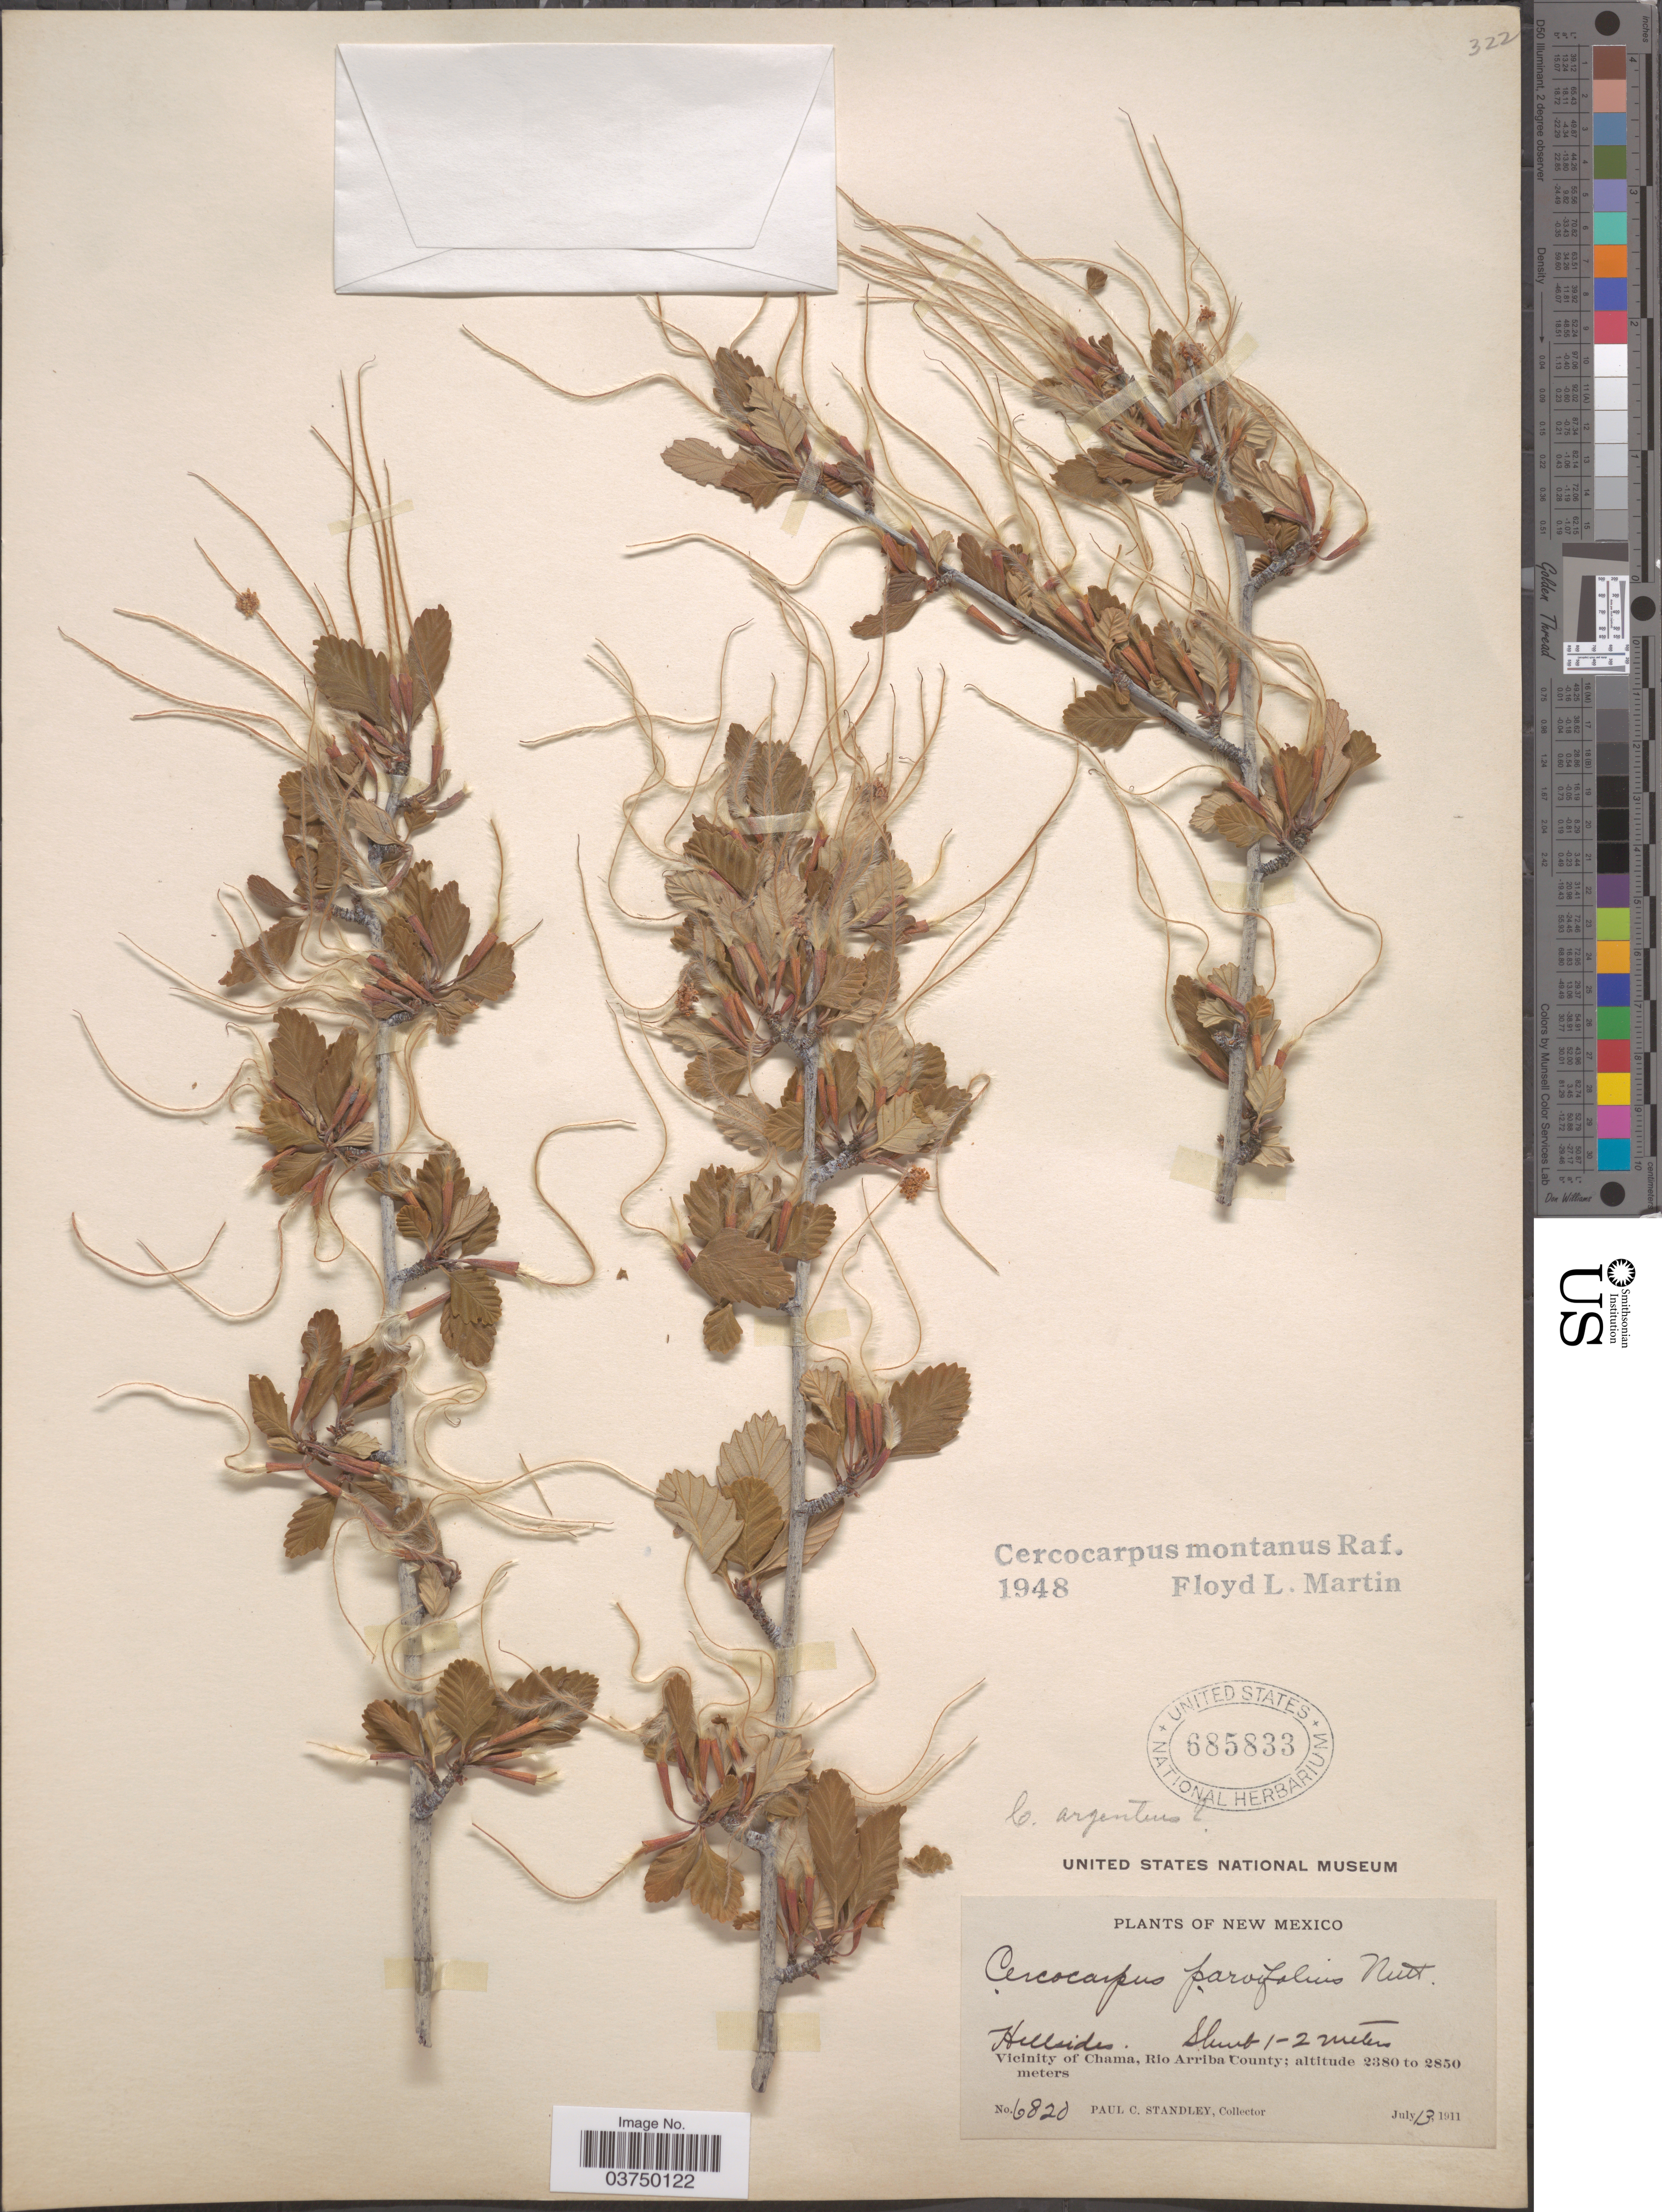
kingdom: Plantae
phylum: Tracheophyta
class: Magnoliopsida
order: Rosales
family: Rosaceae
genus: Cercocarpus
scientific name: Cercocarpus montanus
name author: Raf.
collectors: P. C. Standley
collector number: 6820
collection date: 1911-07-13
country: United States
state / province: New Mexico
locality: Hillsides. Vicinity of Chama, Rio Arriba County.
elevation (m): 2380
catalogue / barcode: US 685833